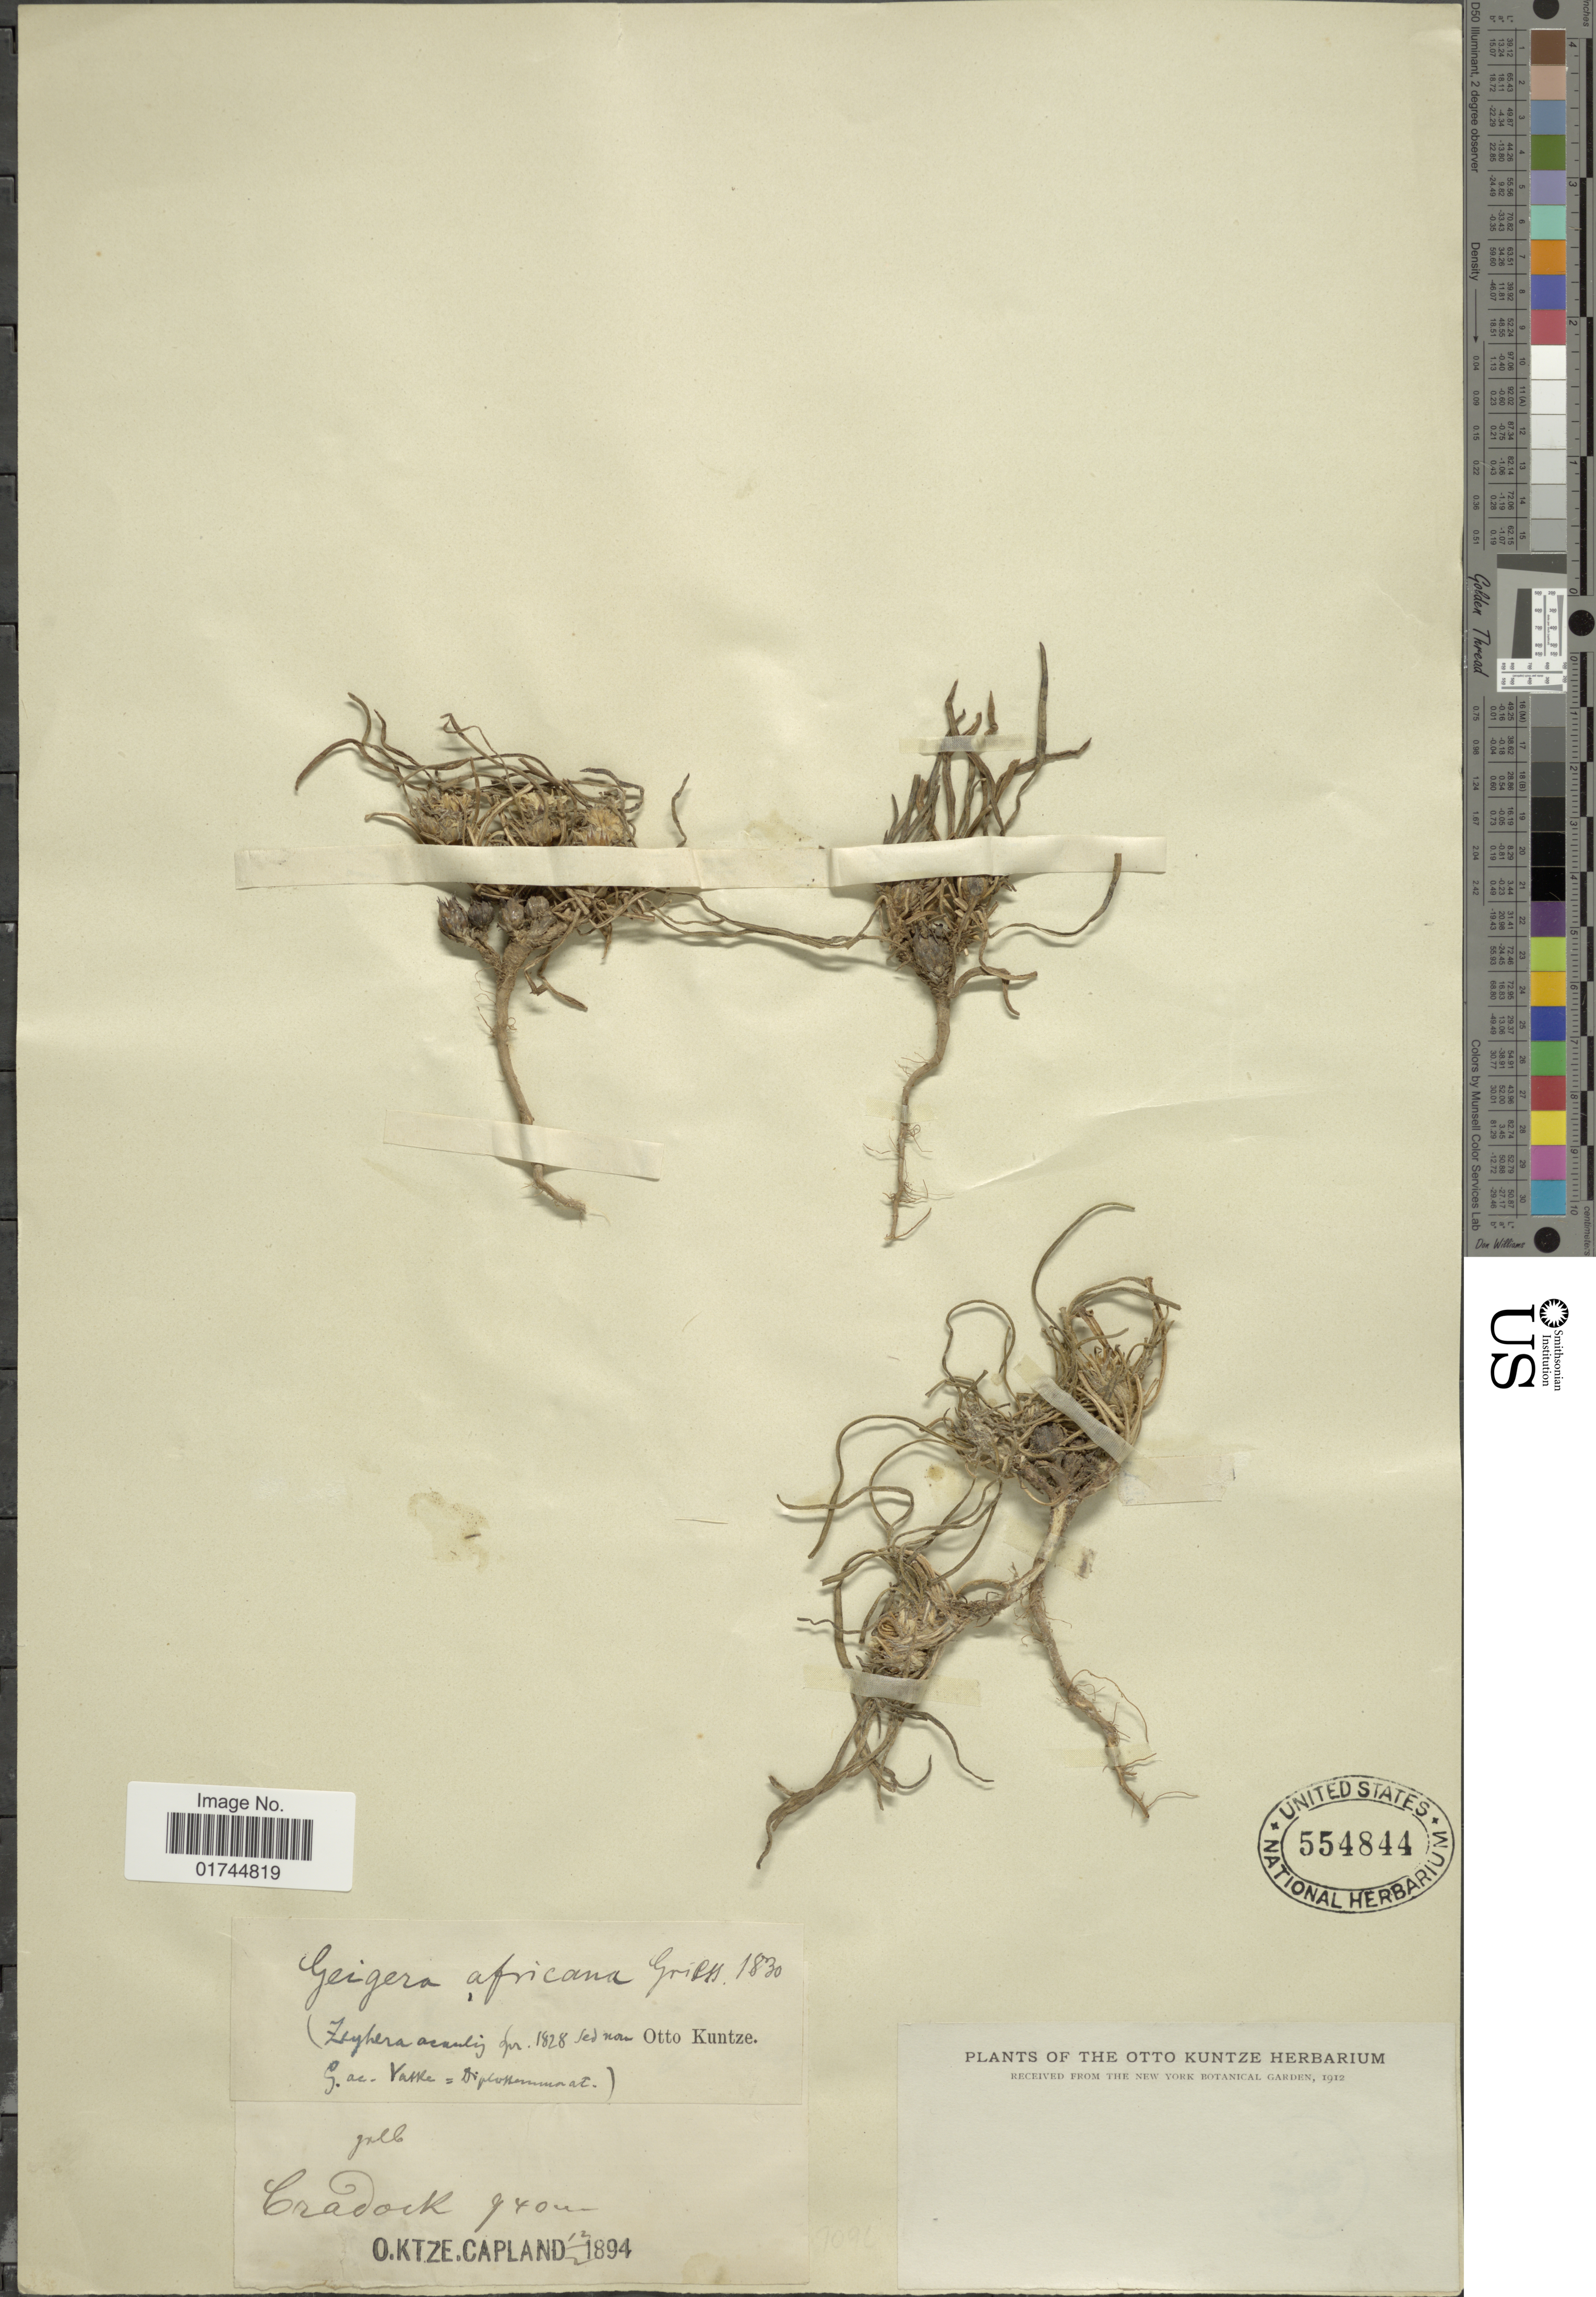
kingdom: Plantae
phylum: Tracheophyta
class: Magnoliopsida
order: Asterales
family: Asteraceae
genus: Geigeria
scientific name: Geigeria africana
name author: Griess.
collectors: C.E.O. Kuntze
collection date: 1830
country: South Africa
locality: Capland, Cradock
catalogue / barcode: US 554844